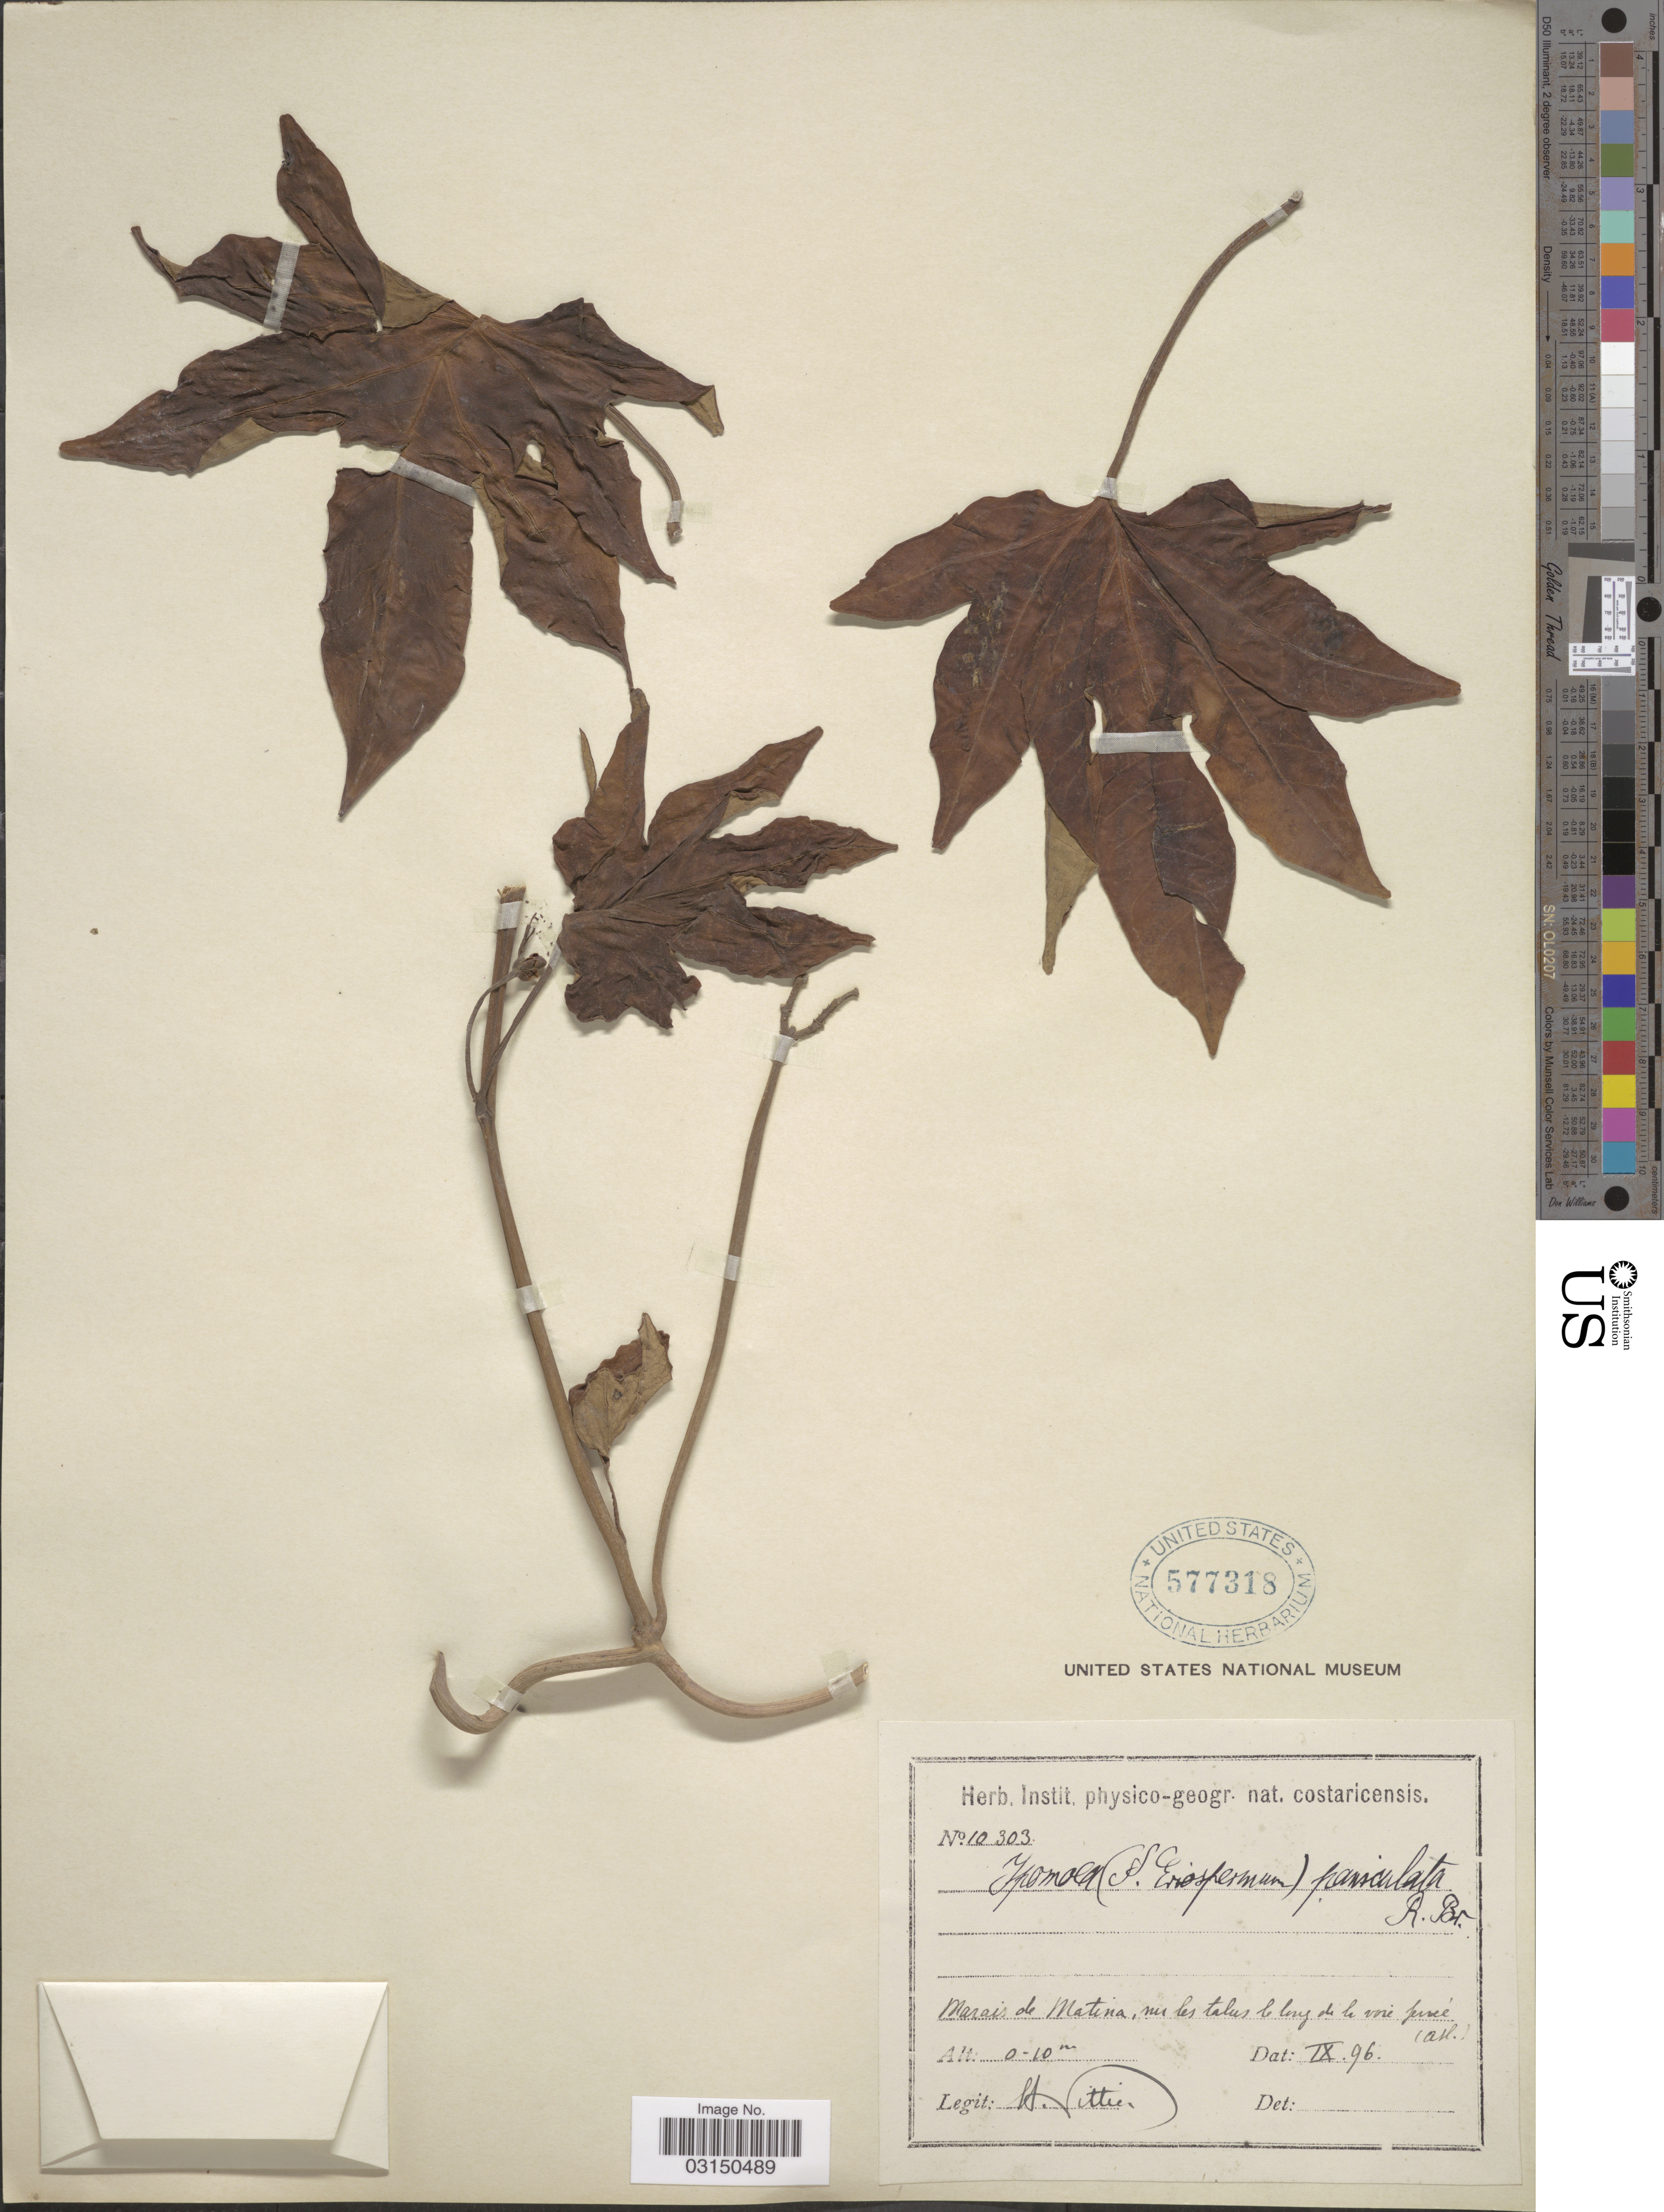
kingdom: Plantae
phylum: Tracheophyta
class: Magnoliopsida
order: Solanales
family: Convolvulaceae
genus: Ipomoea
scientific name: Ipomoea mauritiana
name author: Jacq.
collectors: H. F. Pittier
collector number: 10303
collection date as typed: Transcribed d/m/y: /9/96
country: Costa Rica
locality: Marais de Matina, sur les talus de sable de la long de la voie ferrée (Atl,) [swamp of Matina, on the sand slopes of the railway (Atlantic)]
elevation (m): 0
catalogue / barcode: US 577318